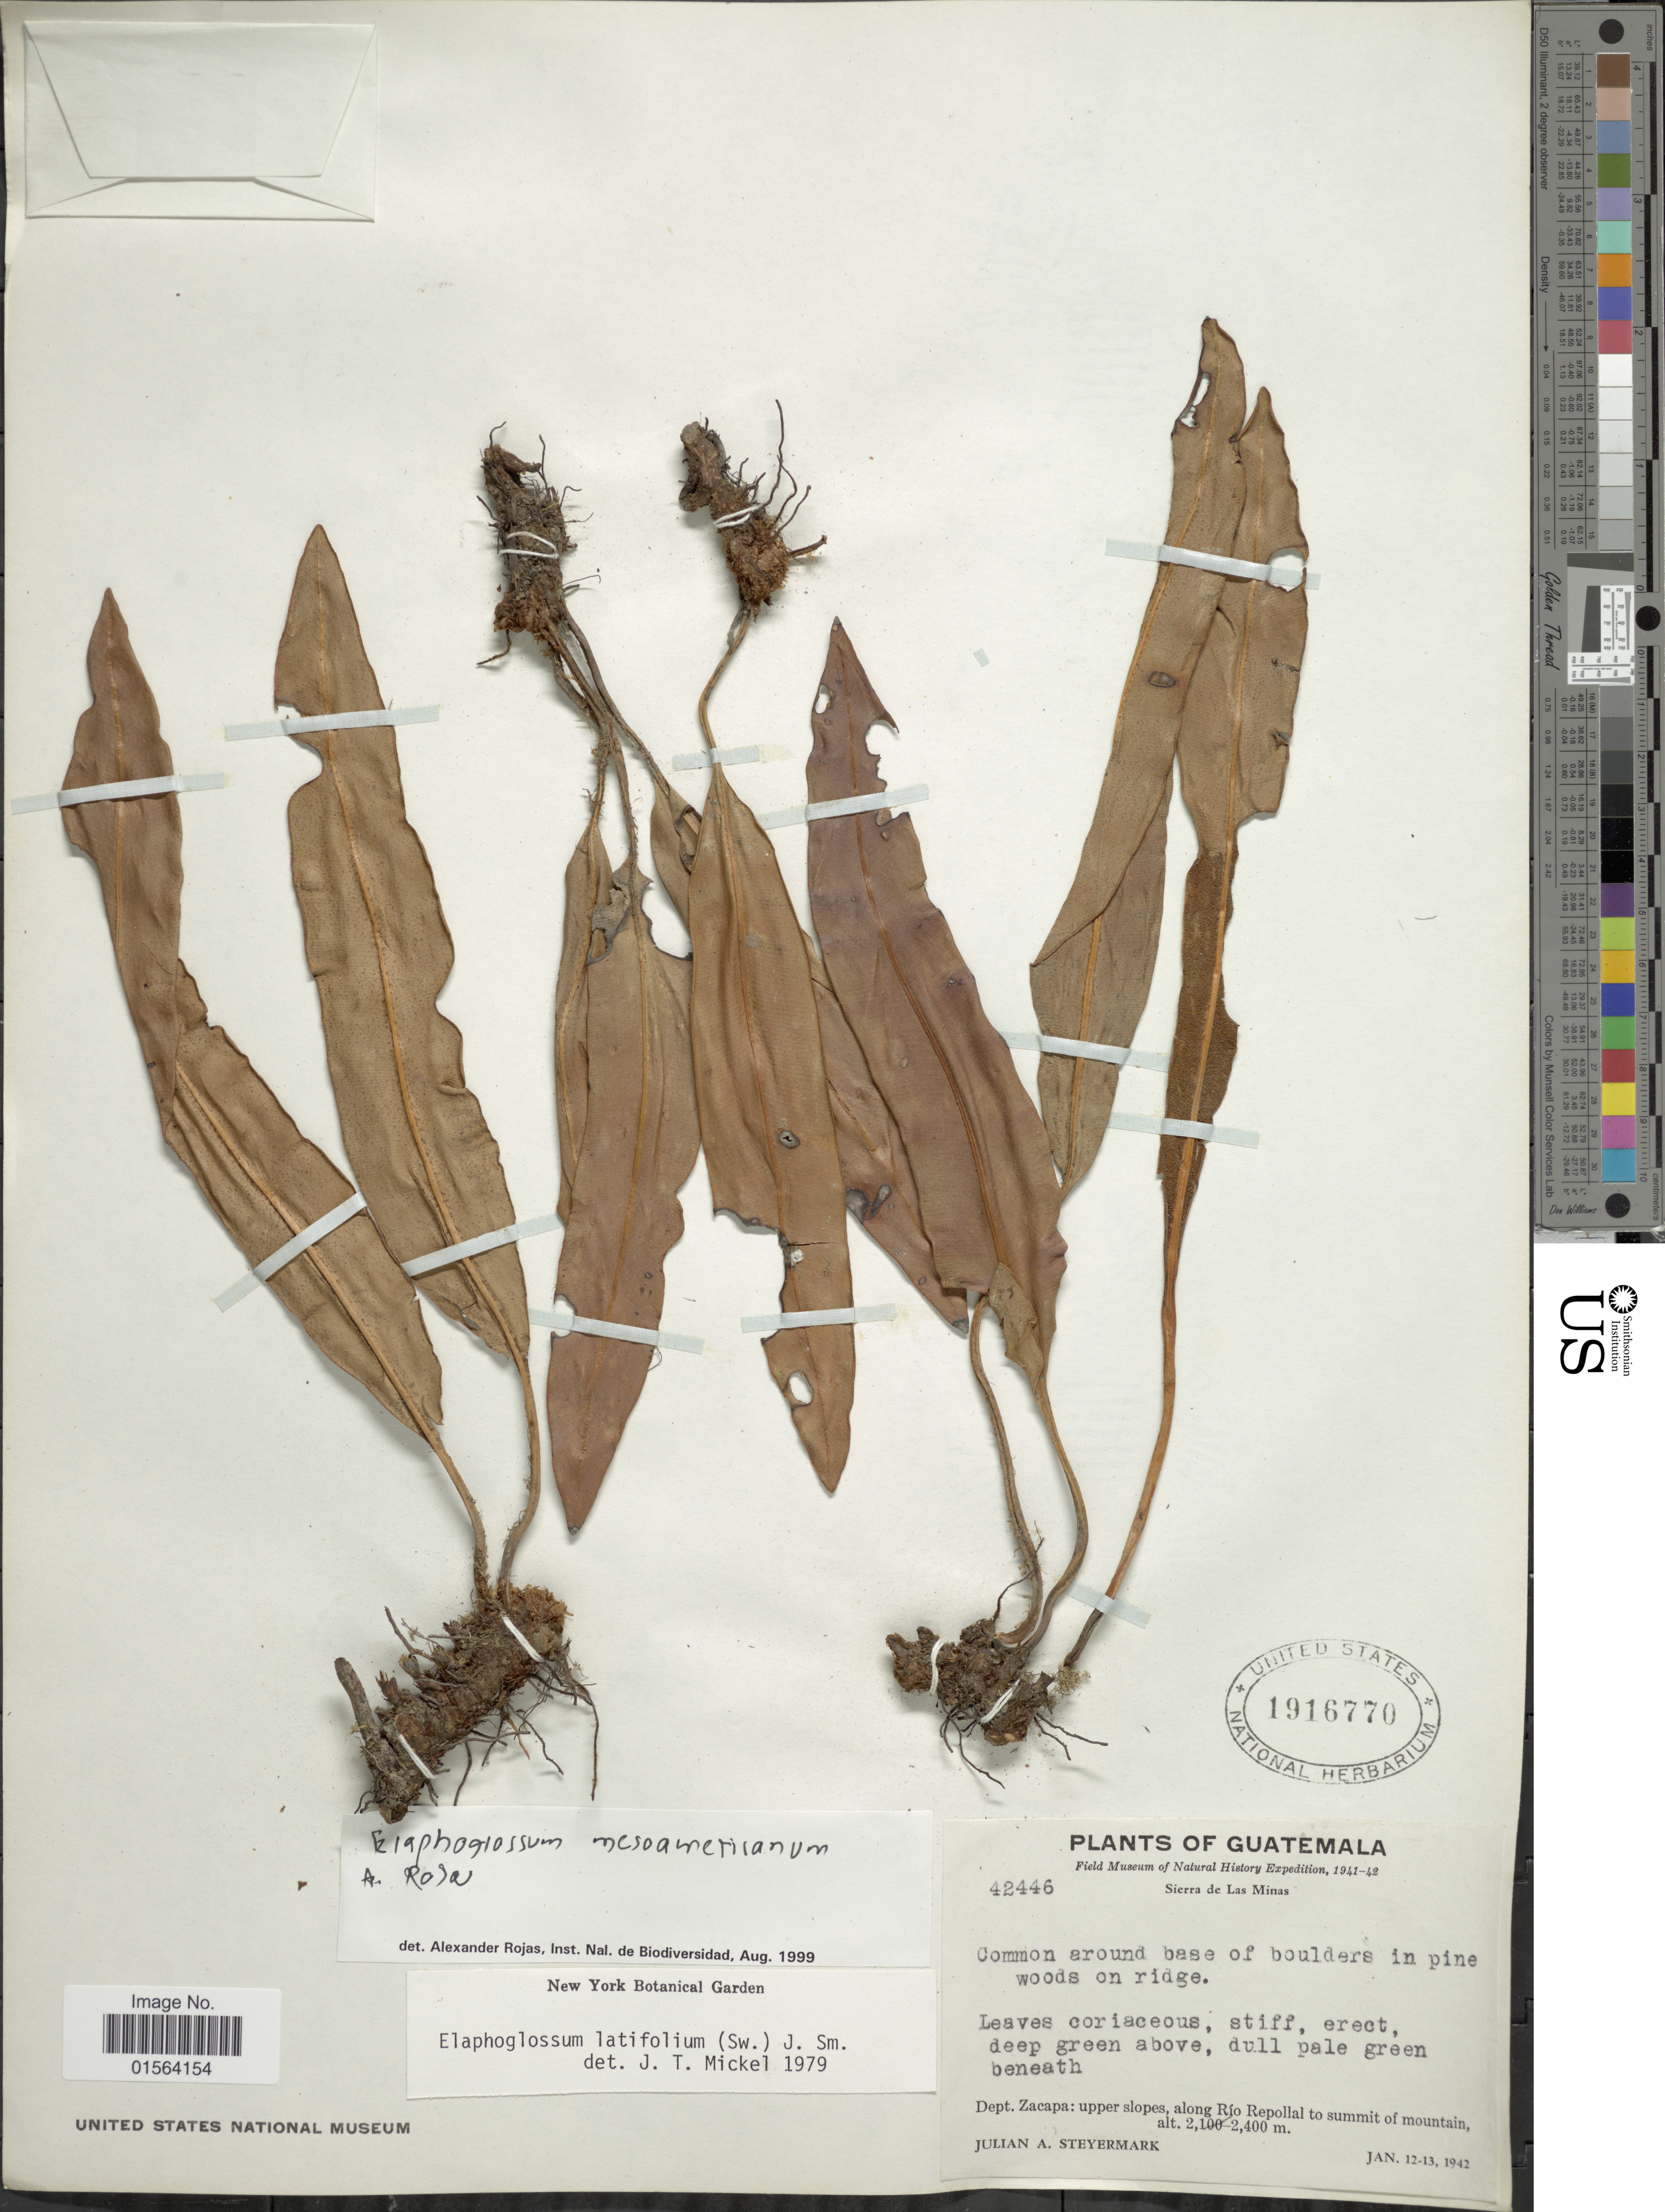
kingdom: Plantae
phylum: Tracheophyta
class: Polypodiopsida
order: Polypodiales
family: Dryopteridaceae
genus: Elaphoglossum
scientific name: Elaphoglossum latifolium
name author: (Sw.) J. Sm.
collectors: J. Steyermark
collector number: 42446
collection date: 1942-01-12/1942-01-13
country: Guatemala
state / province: Zacapa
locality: Sierra de Las Minas, Dept. Zacapa: upper slopes, along Rio Repollal to summit of mountain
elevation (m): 2100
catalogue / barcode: US 1916770